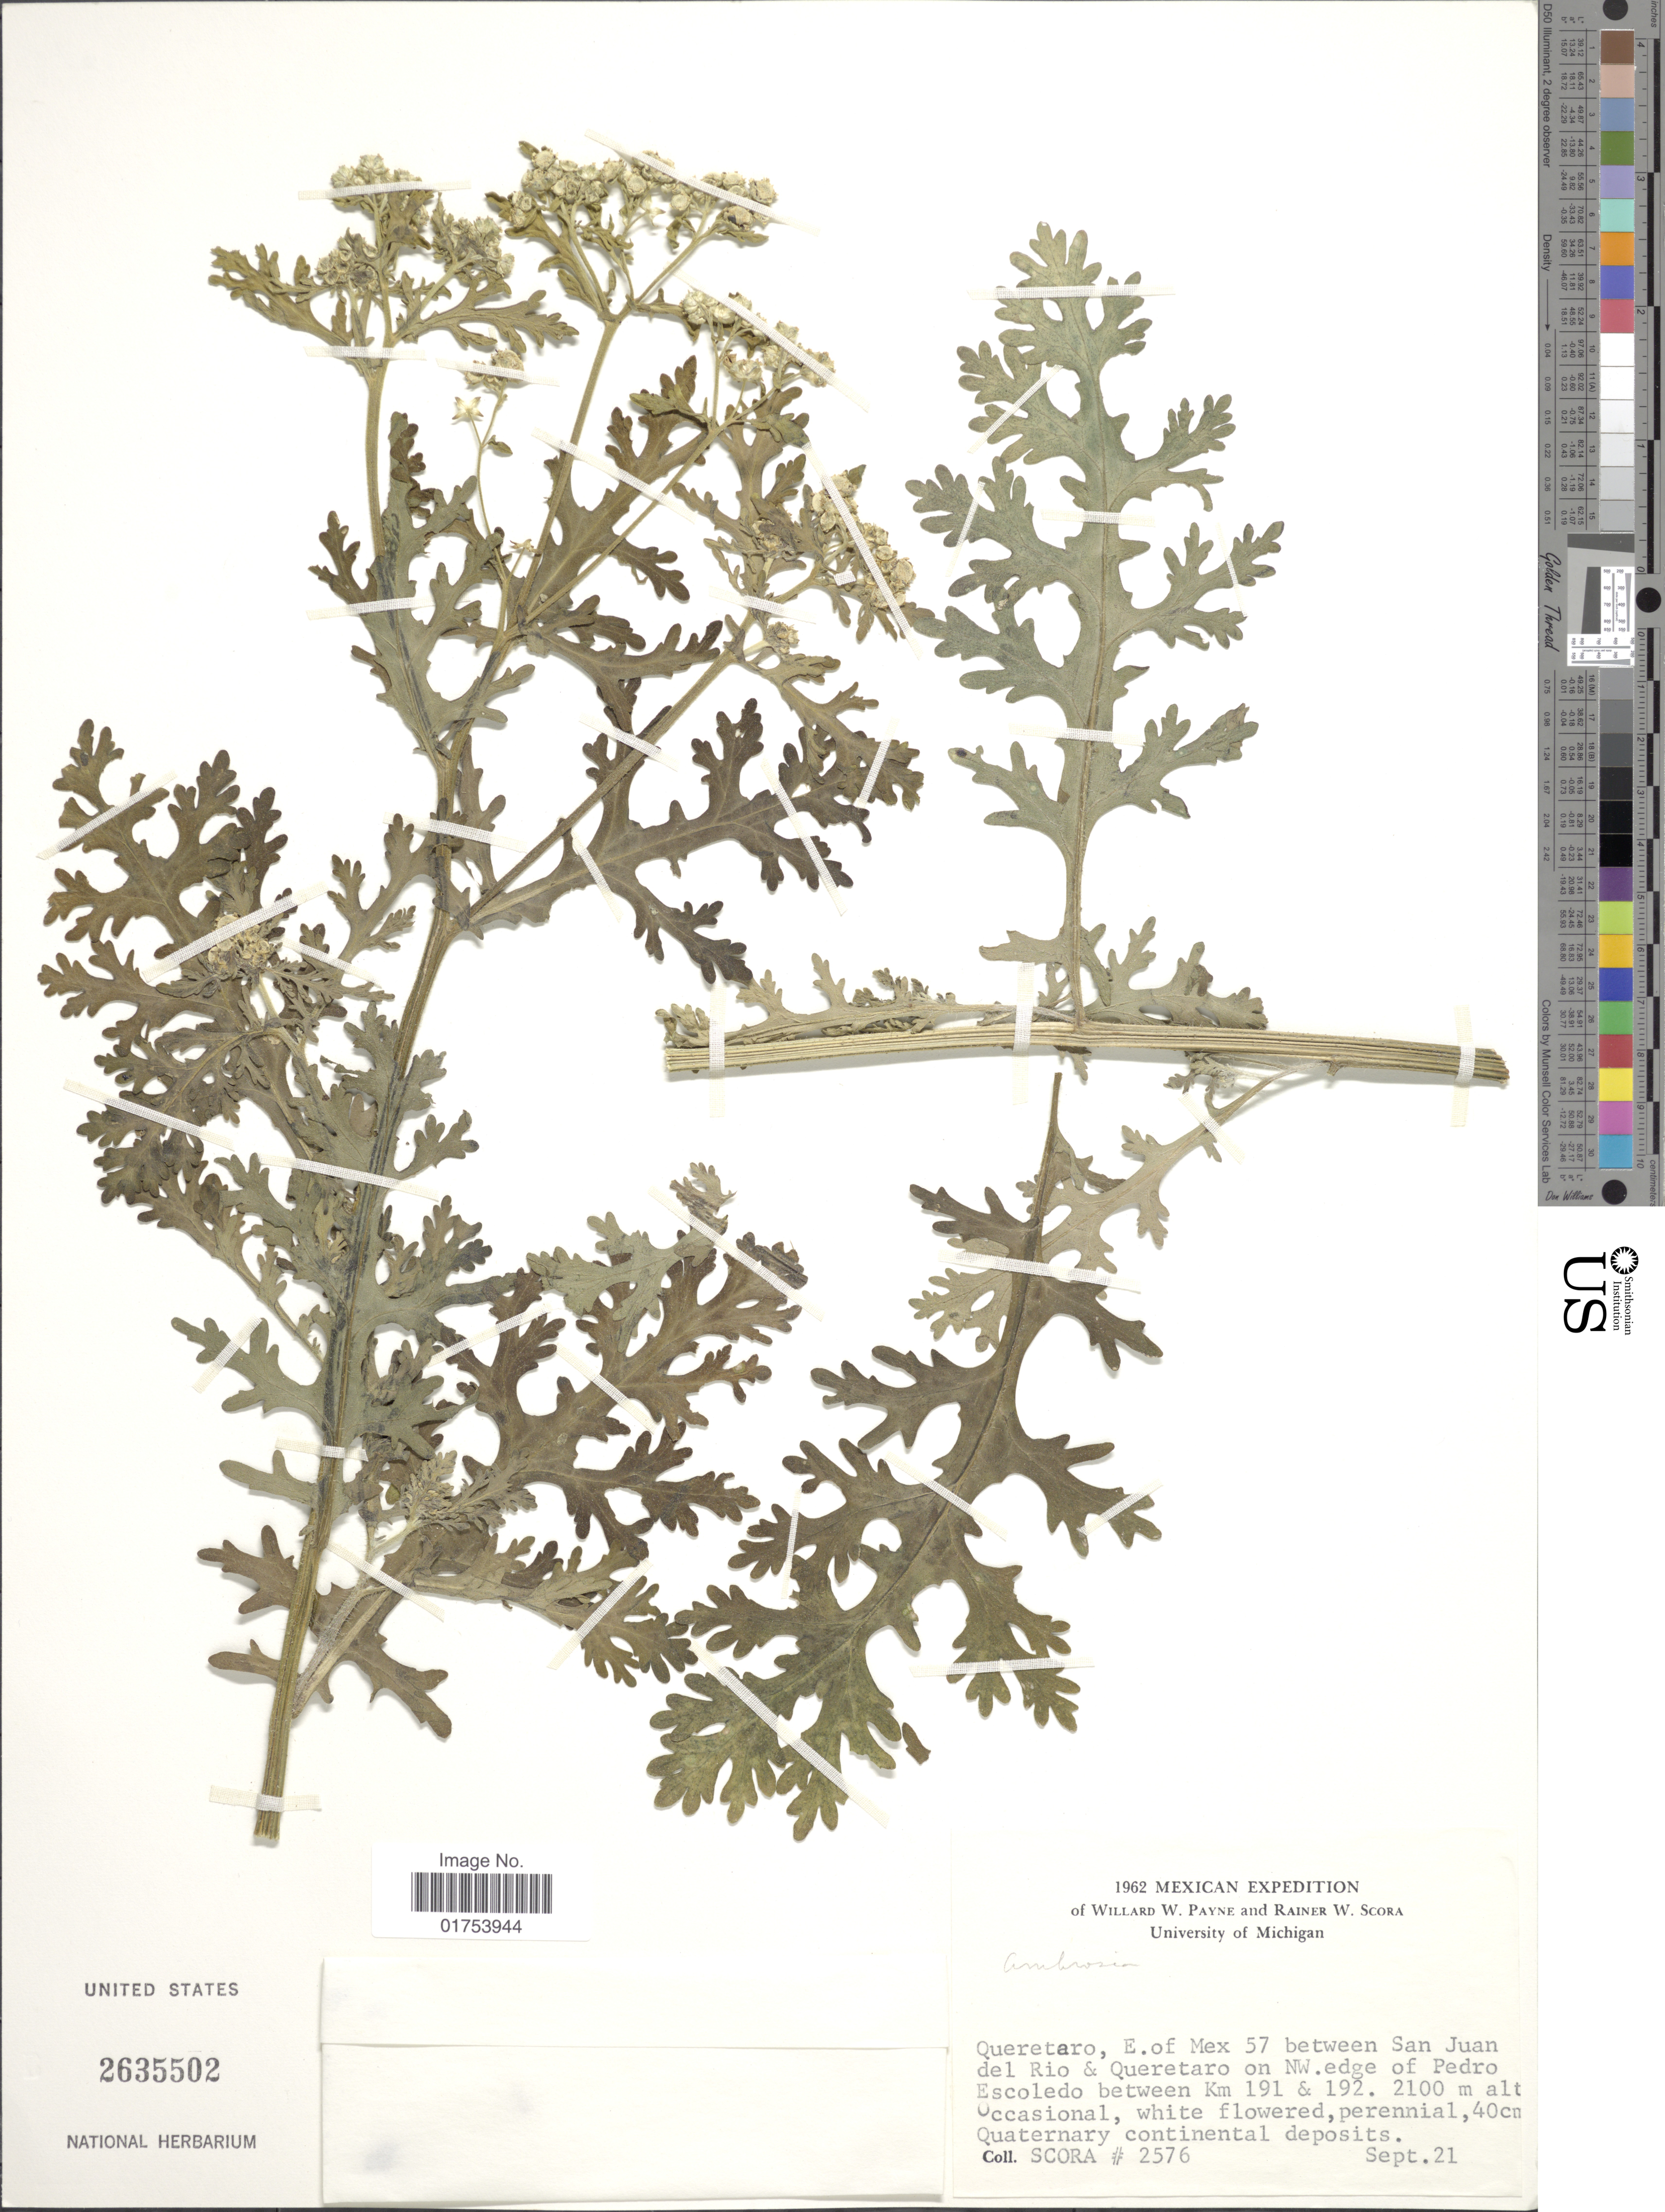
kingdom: Plantae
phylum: Tracheophyta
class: Magnoliopsida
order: Asterales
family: Asteraceae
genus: Ambrosia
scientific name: Ambrosia sp.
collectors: R. Scora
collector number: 2576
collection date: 1962-09-21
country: Mexico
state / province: Querétaro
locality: E. of Mex 57 between San Juan del Rio & Queretaro on NW. edge of Pedro Escoledo between Km 191 & 192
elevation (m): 2100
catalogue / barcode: US 2635502